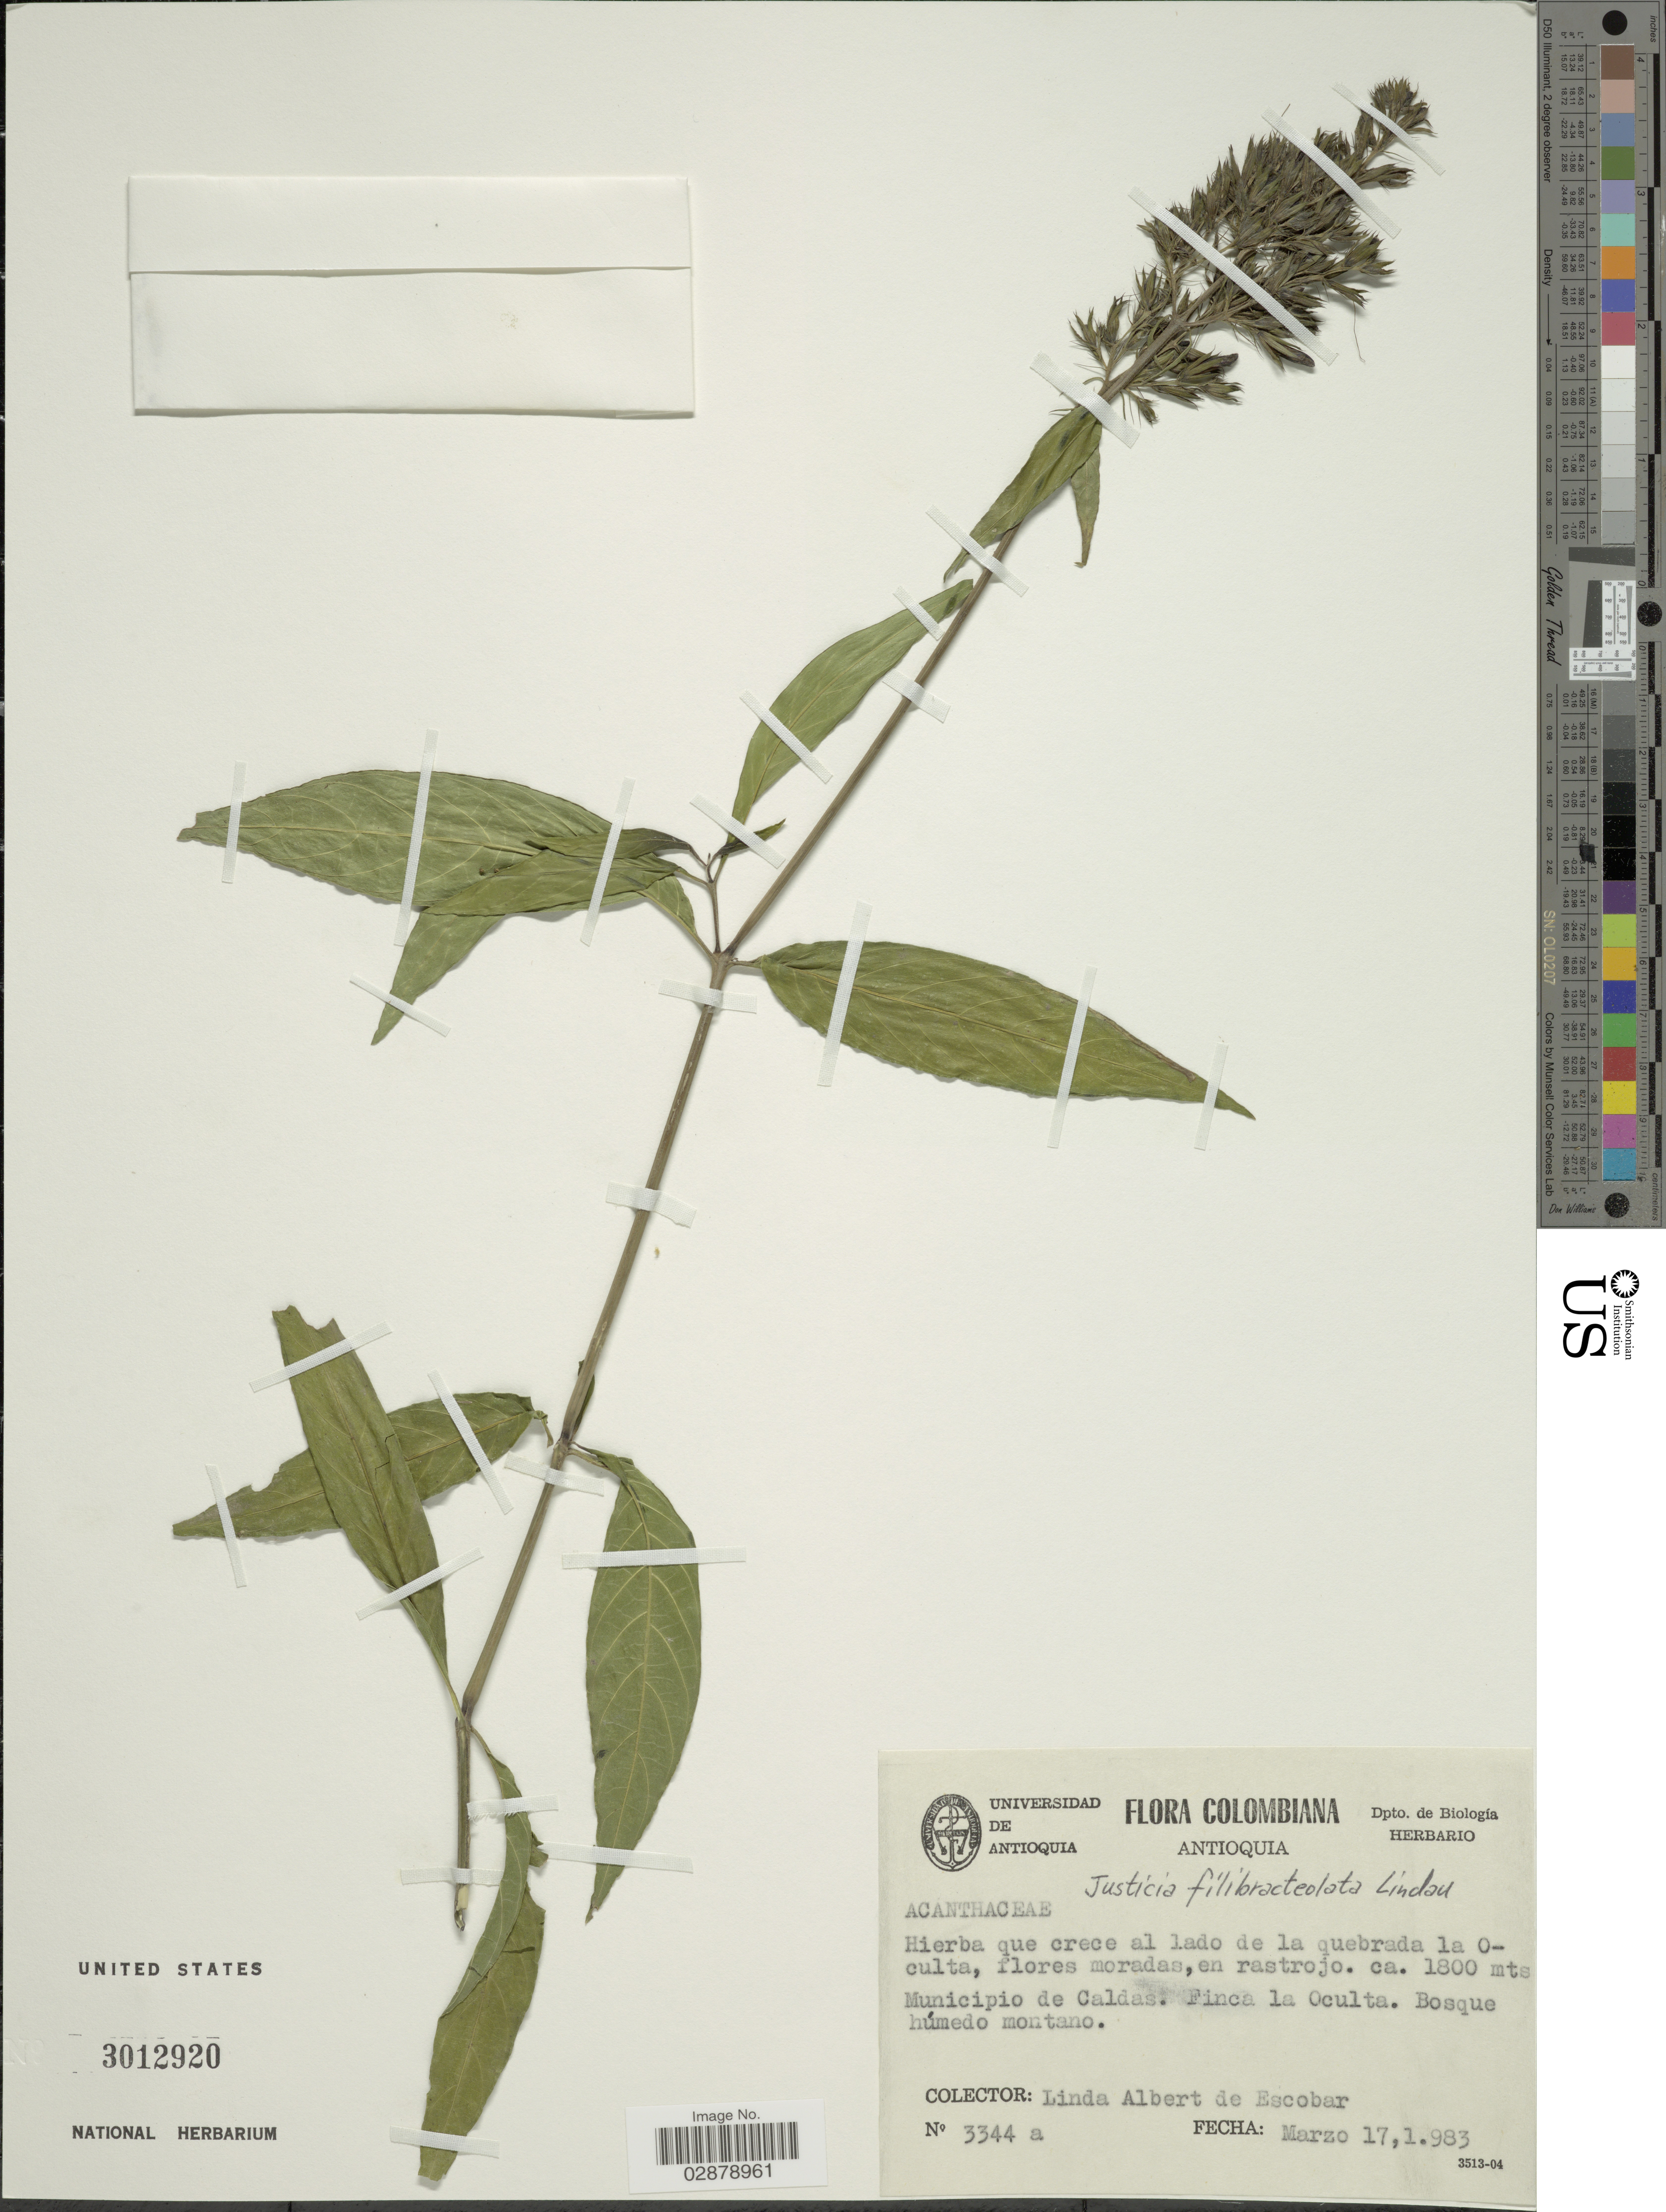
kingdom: Plantae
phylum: Tracheophyta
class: Magnoliopsida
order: Lamiales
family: Acanthaceae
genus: Justicia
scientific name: Justicia filibracteolata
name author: Lindau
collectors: L. K. de Escobar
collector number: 3344a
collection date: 1983-03-17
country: Colombia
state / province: Caldas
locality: Municipio de Caldas. Finca la Oculta.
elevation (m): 1800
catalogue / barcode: US 3012920